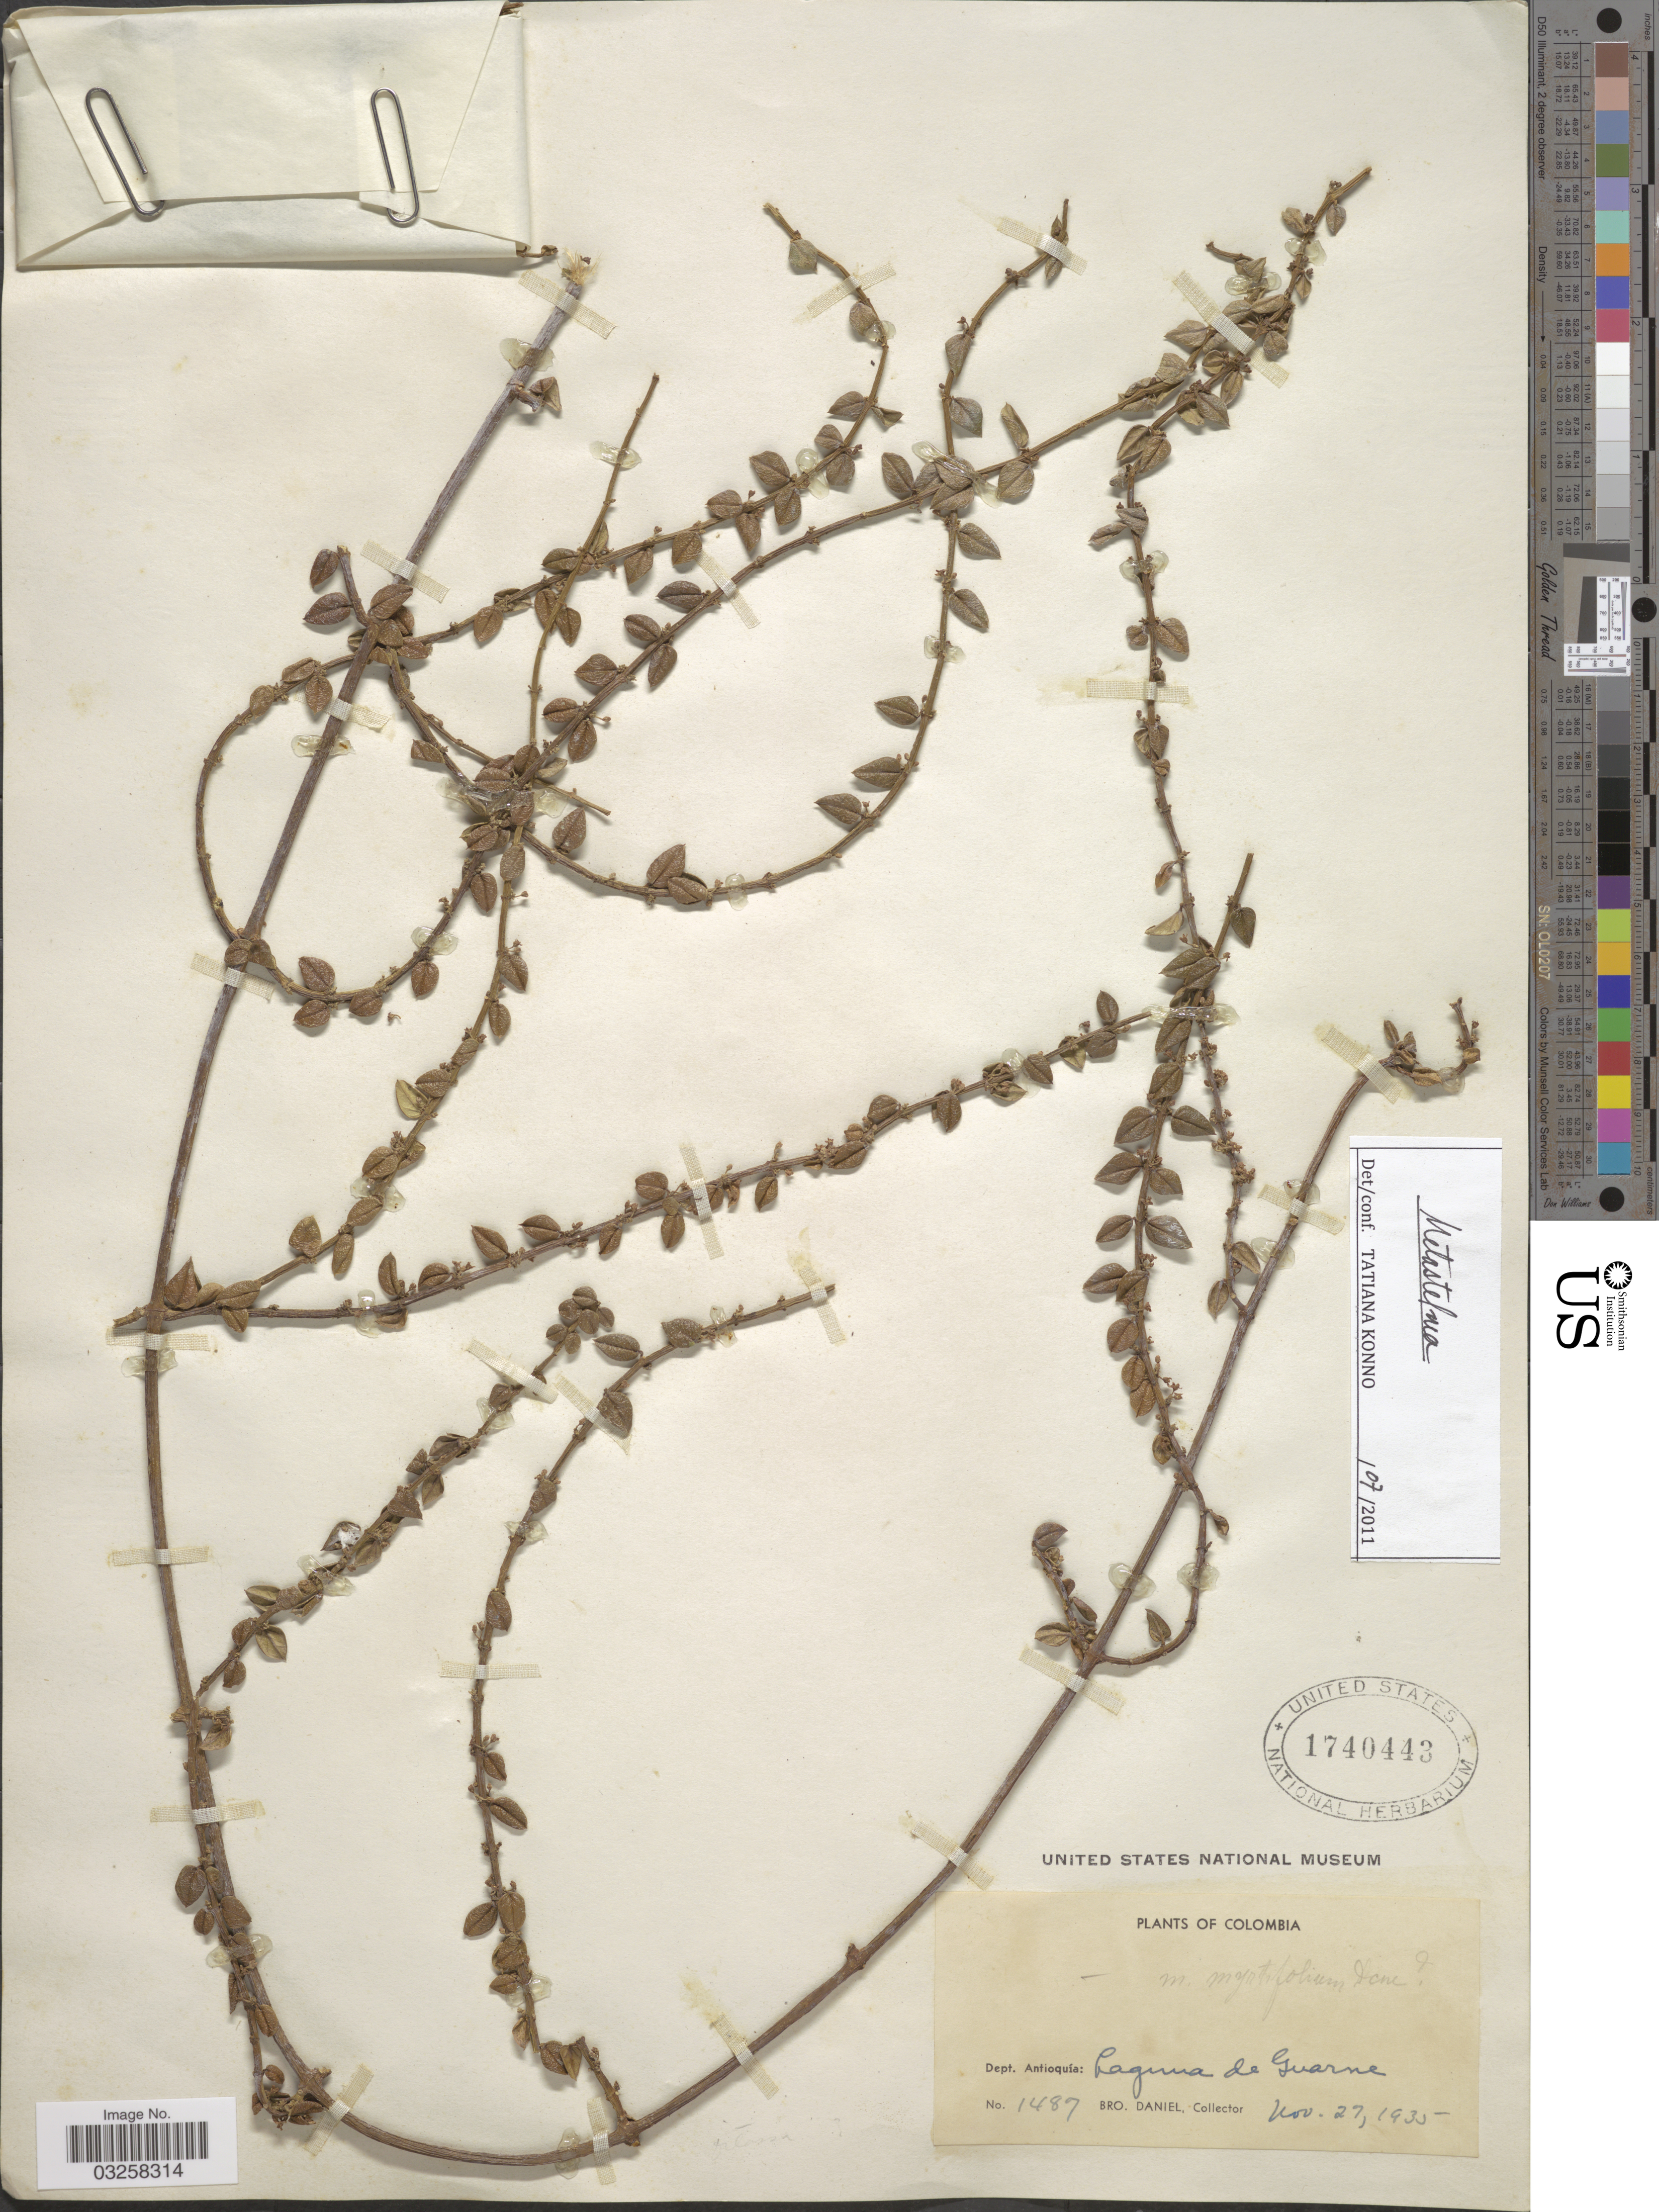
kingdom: Plantae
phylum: Tracheophyta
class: Magnoliopsida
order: Gentianales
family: Apocynaceae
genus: Scyphostelma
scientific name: Scyphostelma rugosum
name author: (Turcz.) Morillo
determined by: Liede-Schumann, Sigrid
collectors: Bro. Daniel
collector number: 1487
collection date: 1935-11-27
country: Colombia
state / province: Antioquia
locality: Dept. Antioquía: Laguna de Guarne.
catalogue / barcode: US 1740443